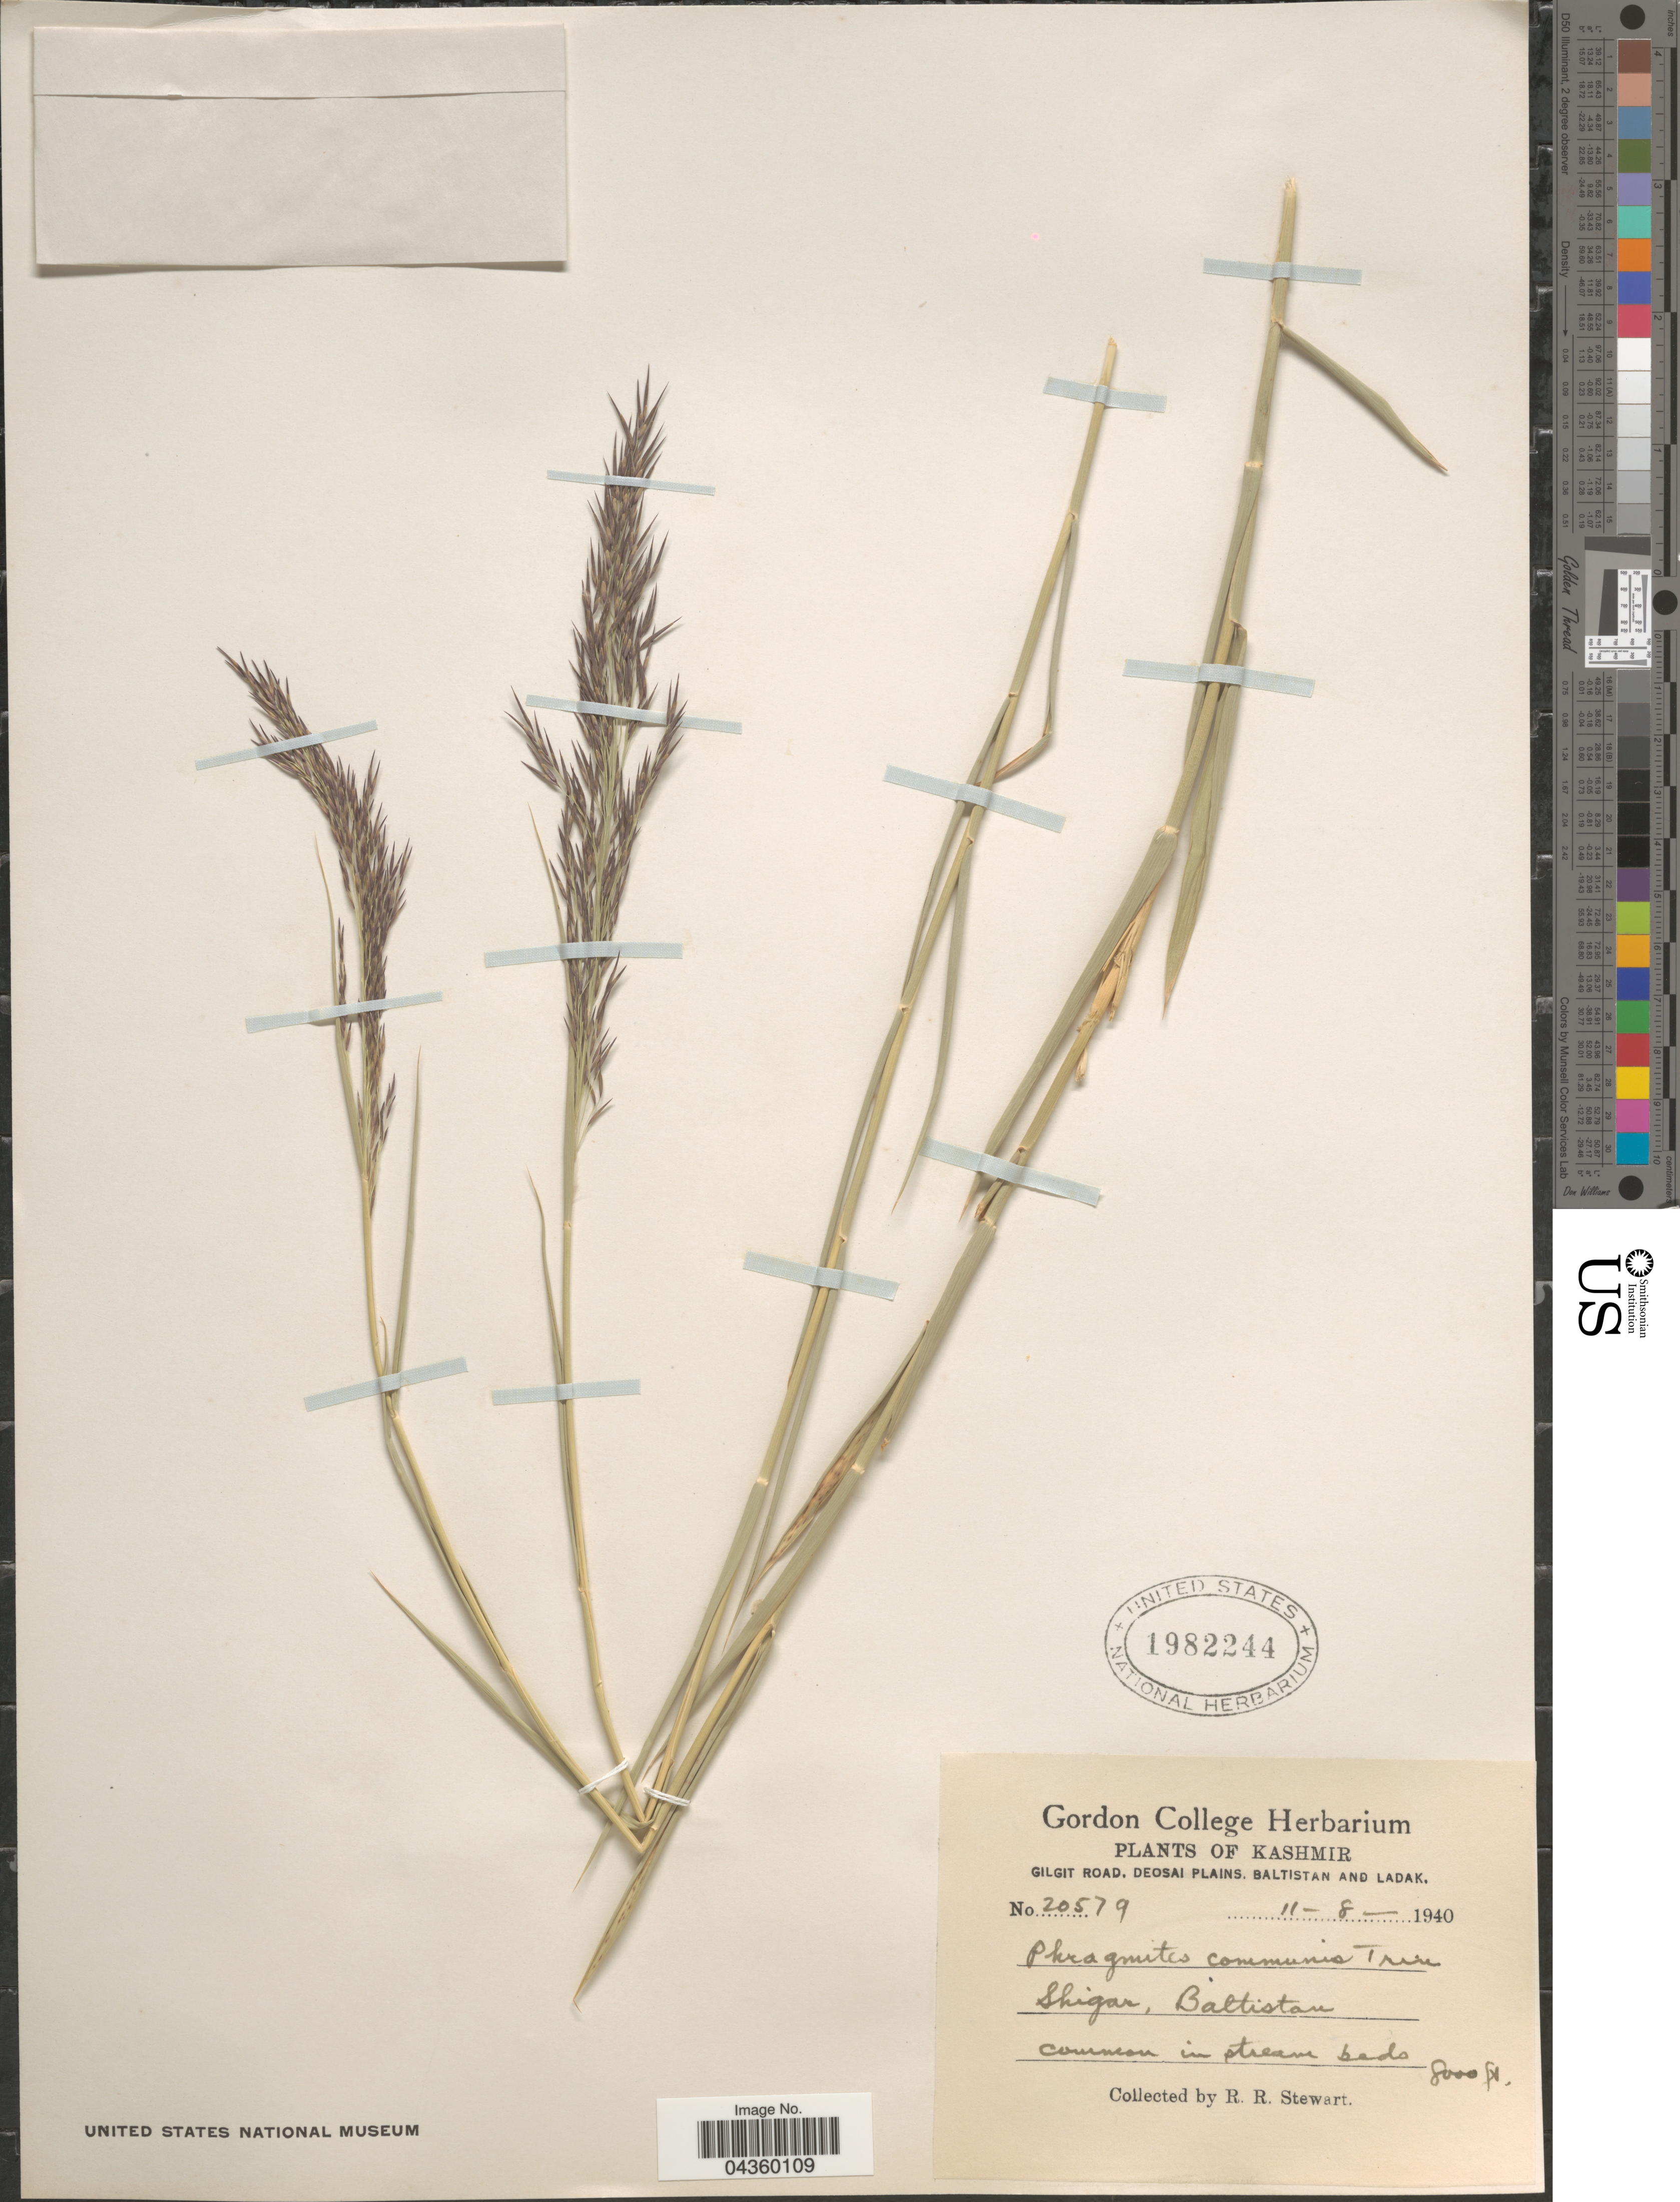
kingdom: Plantae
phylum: Tracheophyta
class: Liliopsida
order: Poales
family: Poaceae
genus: Phragmites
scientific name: Phragmites australis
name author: (Cav.) Trin. ex Steud.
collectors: R. Stewart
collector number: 20579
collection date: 1940-08-11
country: Pakistan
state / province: Gilgit-Baltistan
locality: Kashmir. Gilgit Road, Deosai Plains, Baltistan and Ladak. Shigar, Baltistan.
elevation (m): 2438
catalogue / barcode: US 1982244